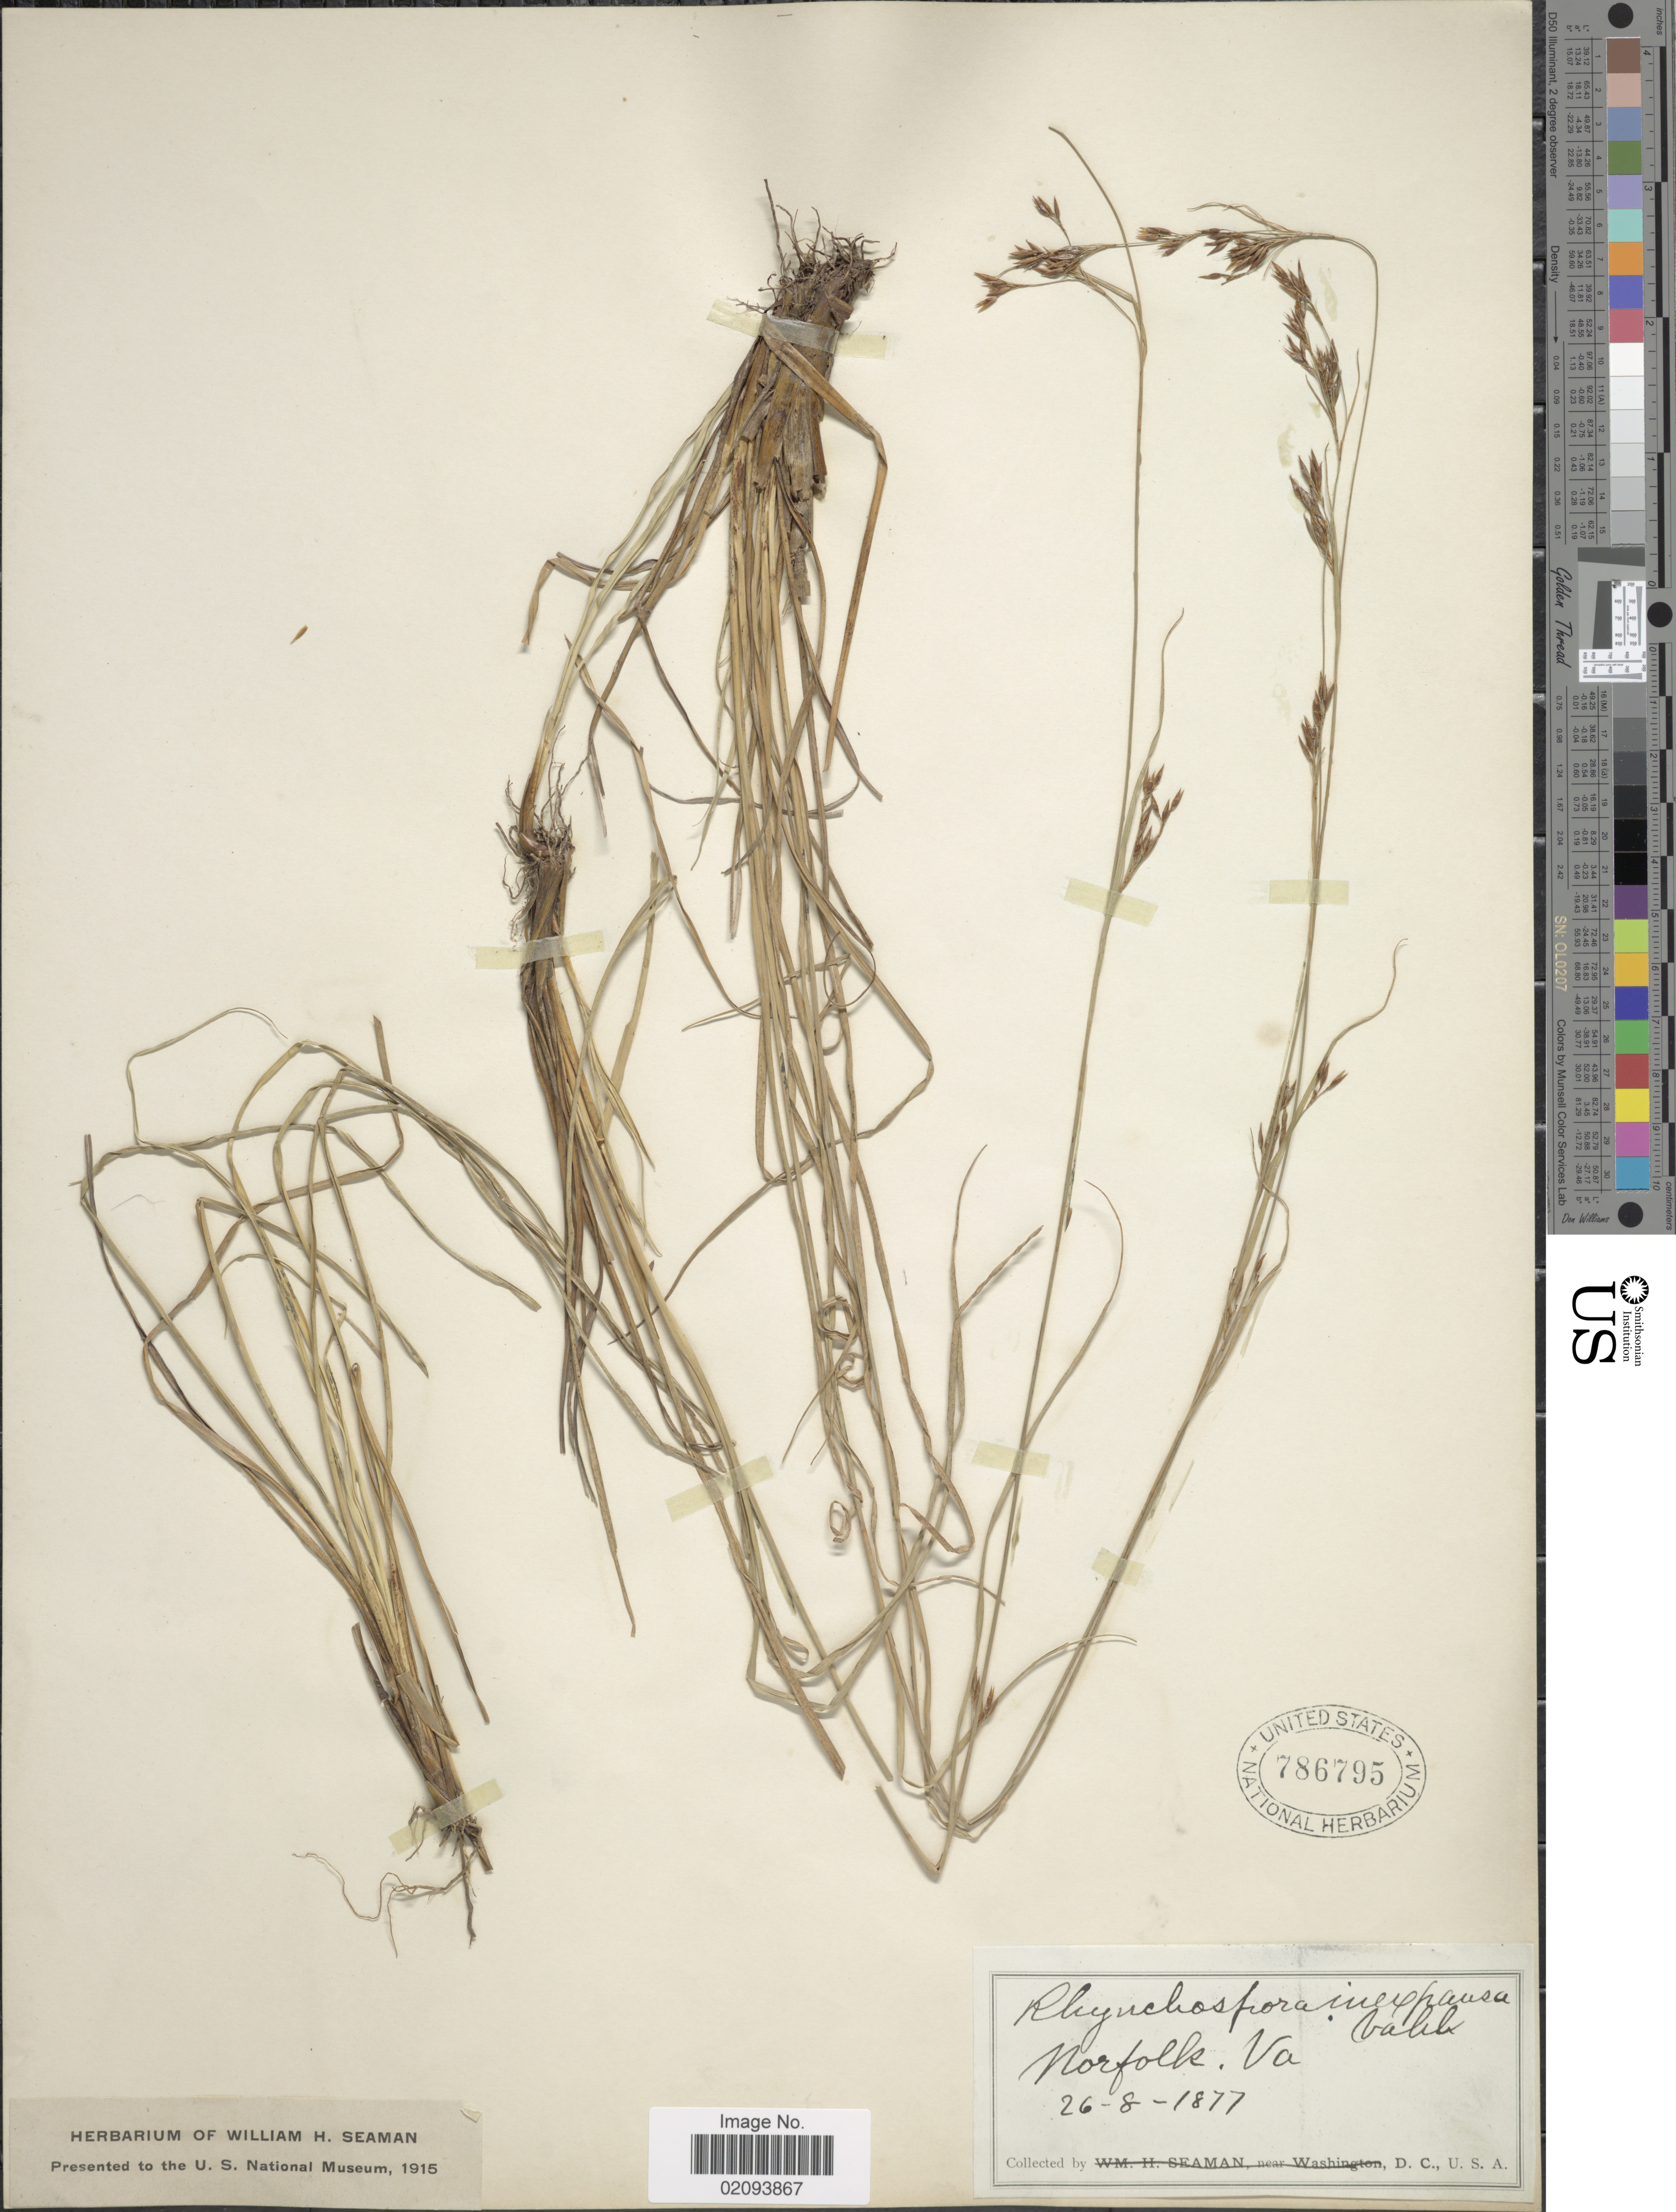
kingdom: Plantae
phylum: Tracheophyta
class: Liliopsida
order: Poales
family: Cyperaceae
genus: Rhynchospora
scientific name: Rhynchospora inexpansa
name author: (Michx.) Vahl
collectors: Ex herb. W. H. Seaman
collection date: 1877-08-26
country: United States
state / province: Virginia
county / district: City of Norfolk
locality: Norfolk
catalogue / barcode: US 786795